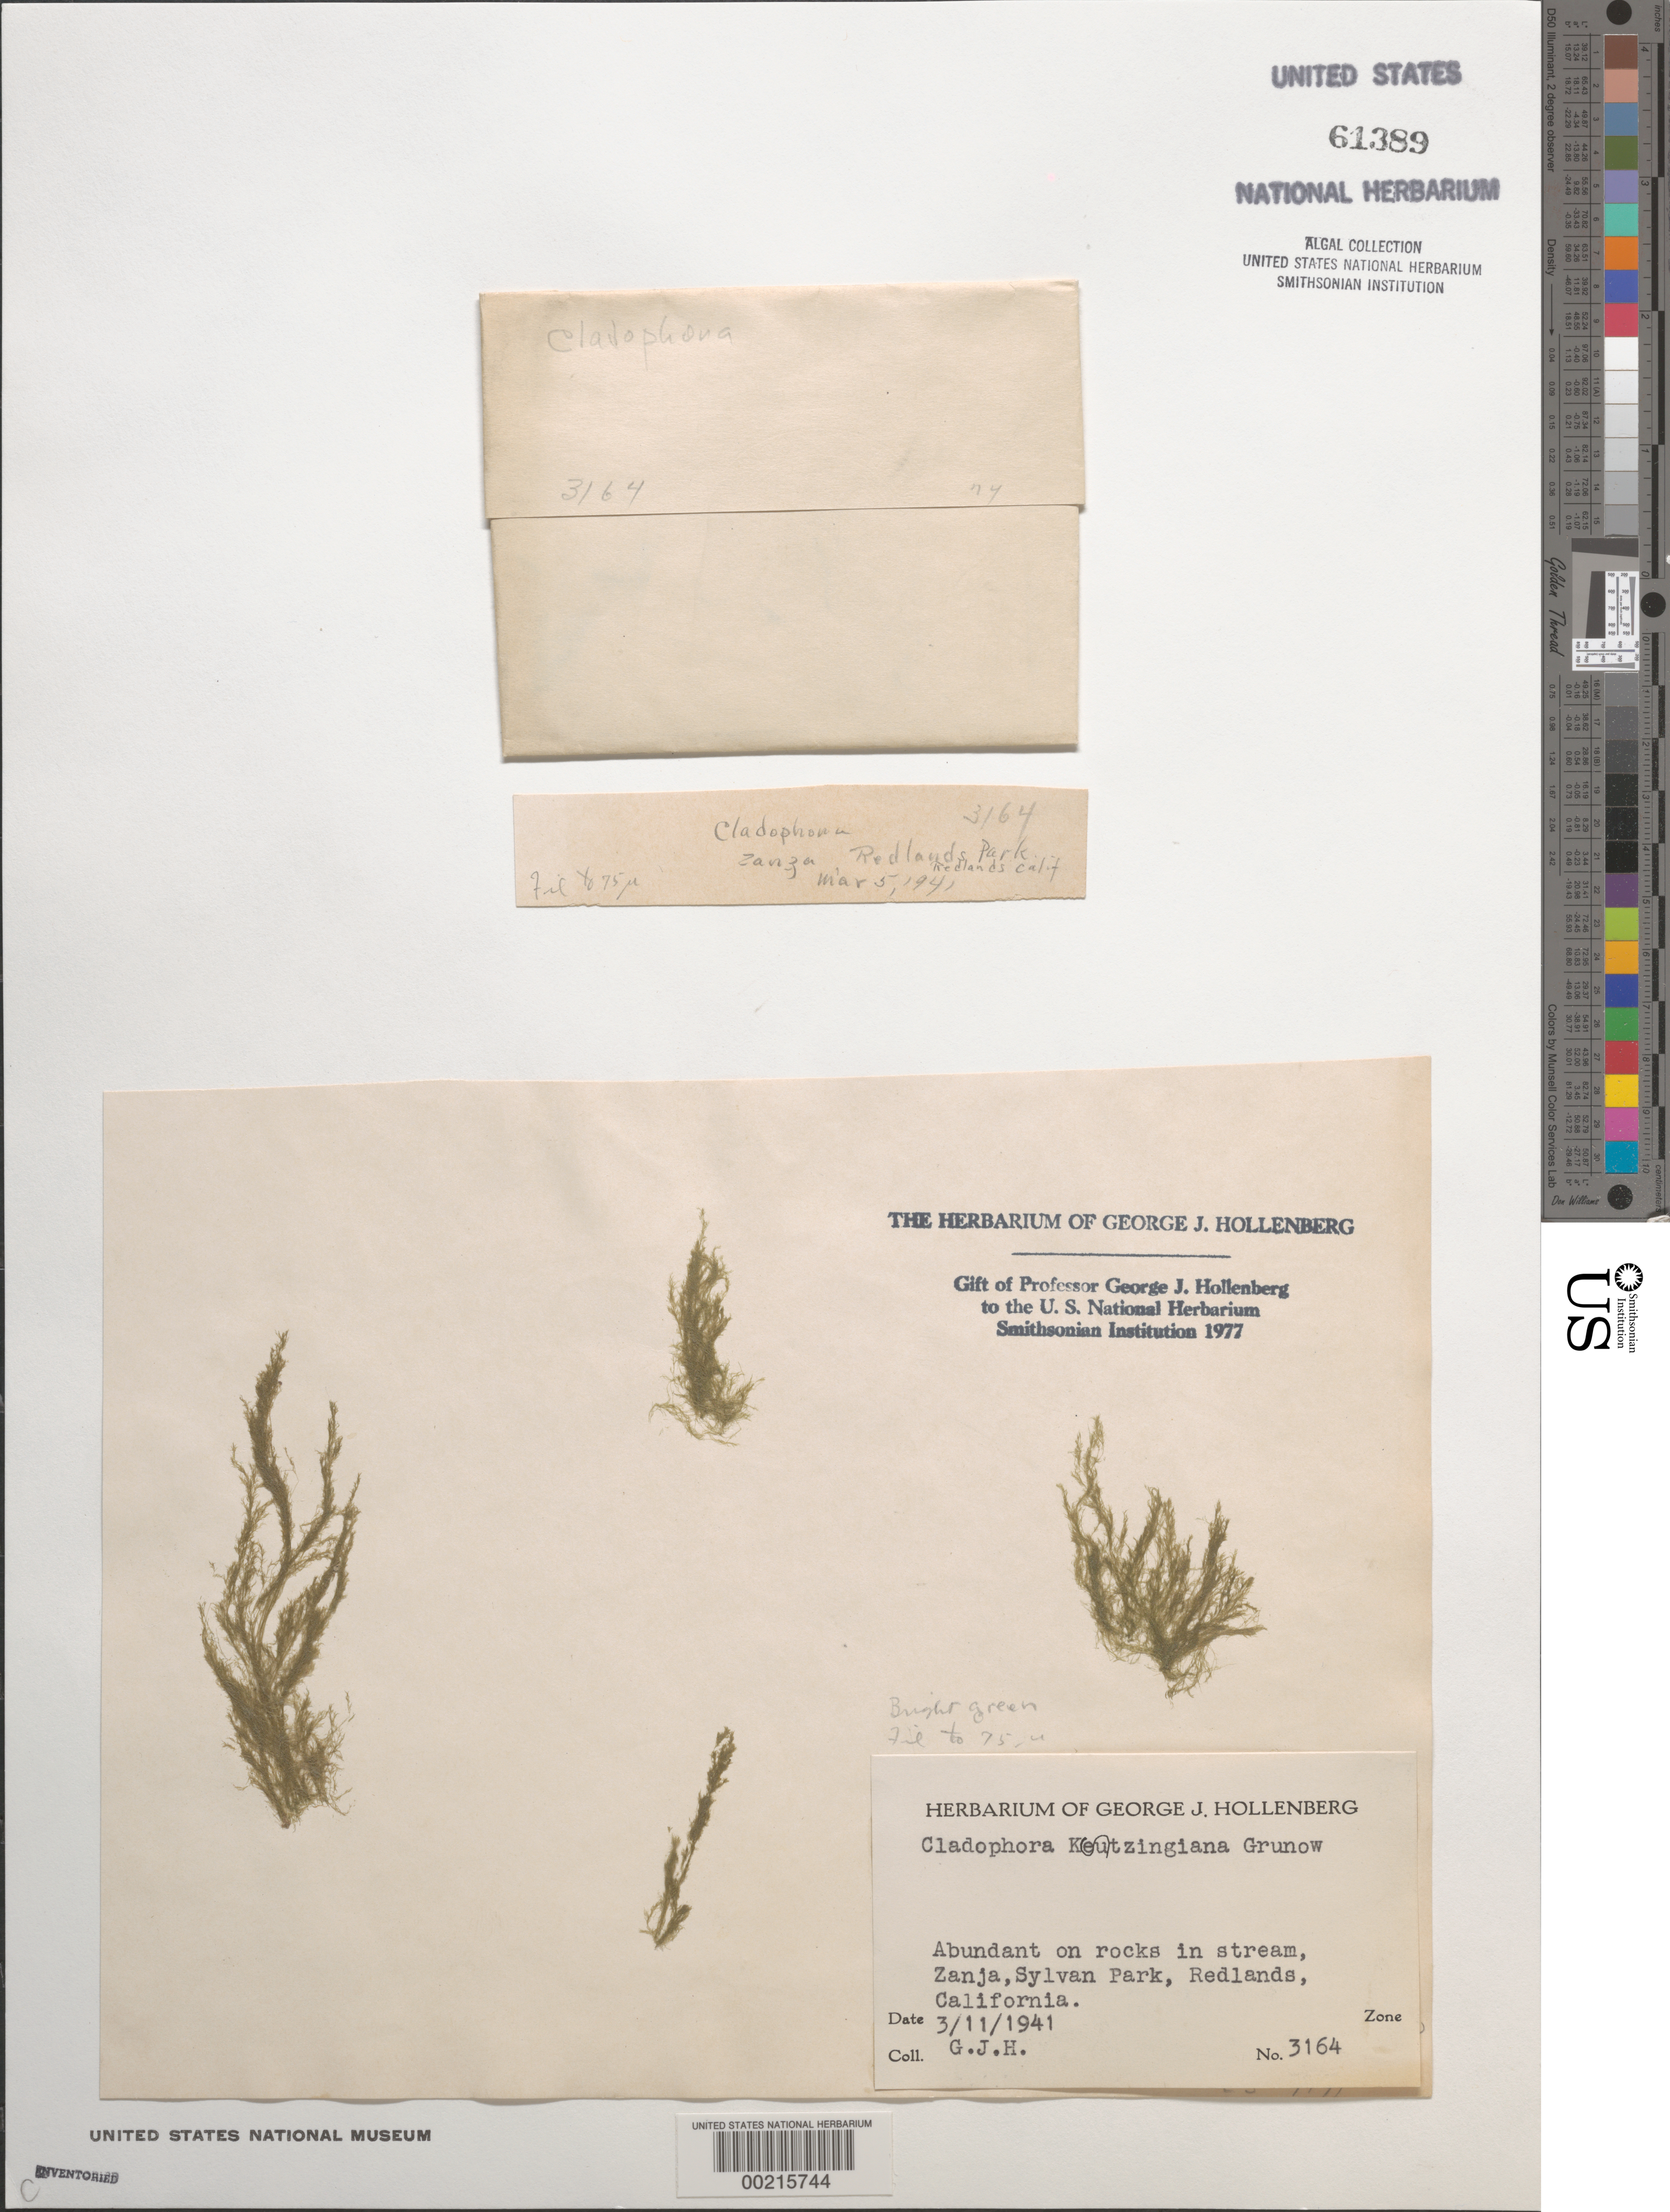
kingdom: Plantae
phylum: Chlorophyta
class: Ulvophyceae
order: Cladophorales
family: Cladophoraceae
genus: Cladophora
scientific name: Cladophora kuetzingiana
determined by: Hollenberg, George J.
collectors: G. Hollenberg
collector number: GJH 3164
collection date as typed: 11 Mar 1941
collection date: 1941-03-11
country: United States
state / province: California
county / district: San Bernardino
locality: Redlands, Sylvan Park, Zanja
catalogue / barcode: US 61389